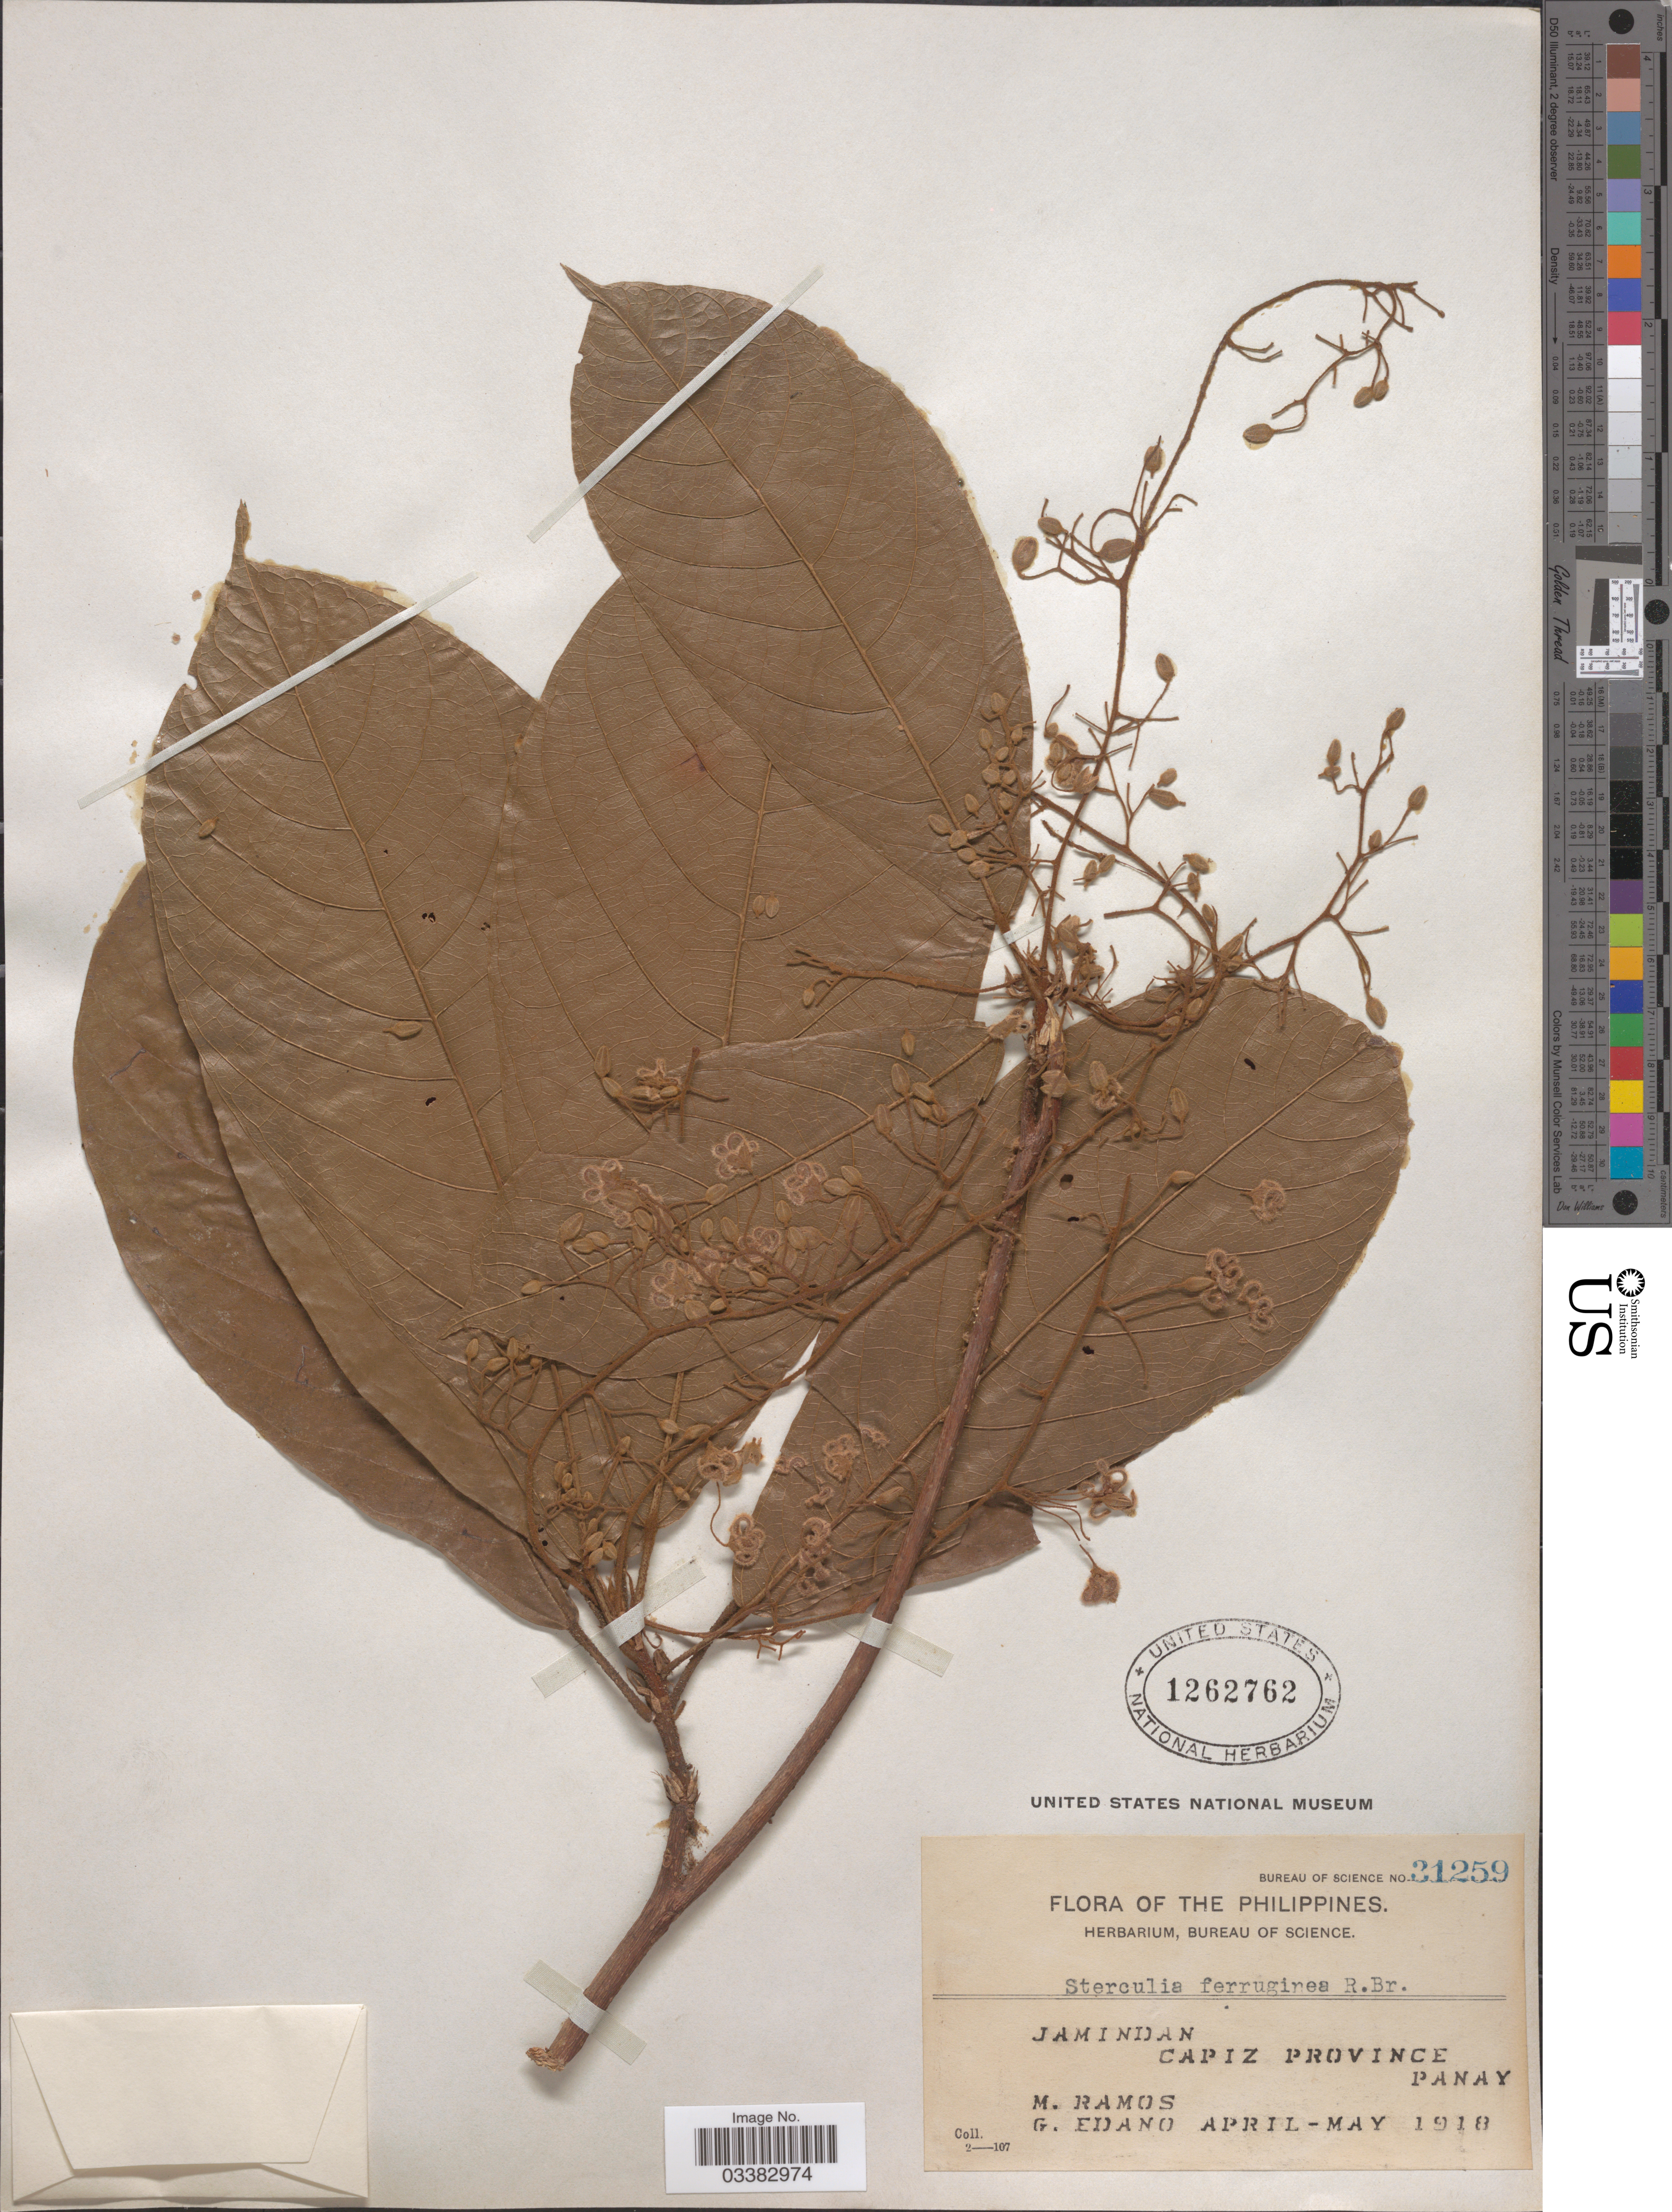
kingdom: Plantae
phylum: Tracheophyta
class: Magnoliopsida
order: Malvales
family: Malvaceae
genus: Sterculia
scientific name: Sterculia ferruginea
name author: R. Br.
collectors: M. Ramos & G. Edaño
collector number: Bureau of Science 31259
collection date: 1918-04/1918-05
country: Philippines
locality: Jamindan, Capiz Province, Panay.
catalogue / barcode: US 1262762